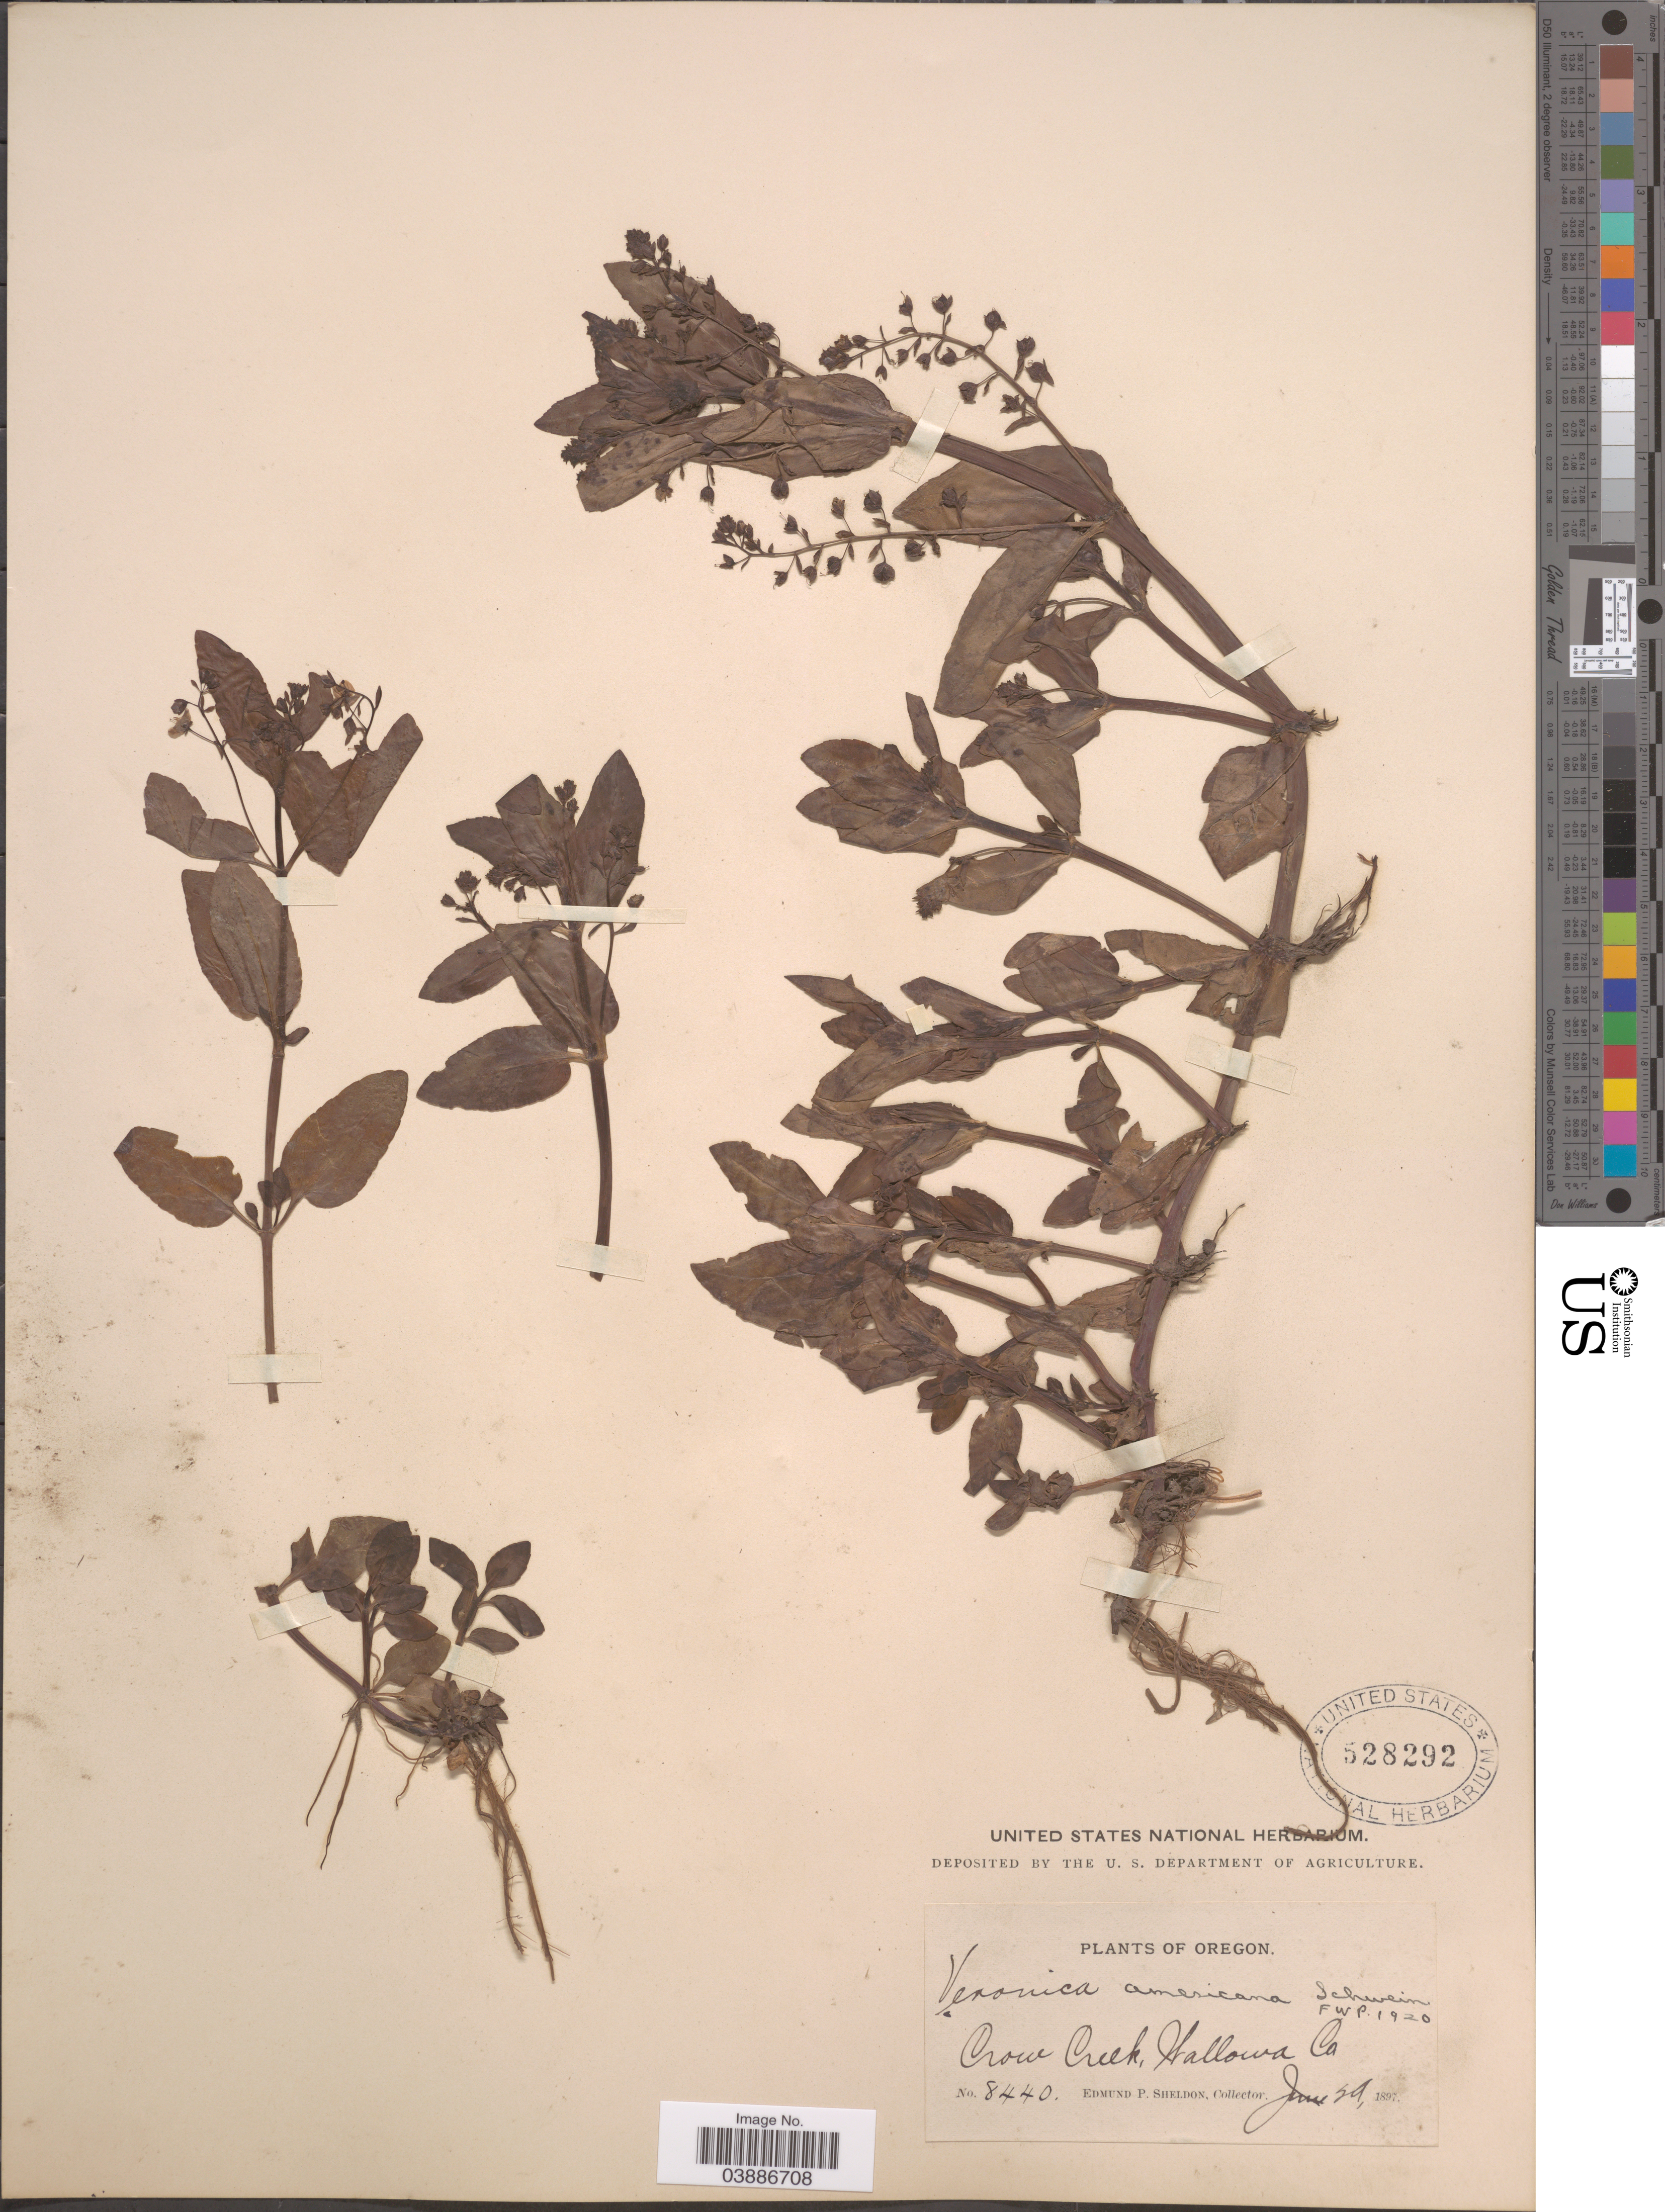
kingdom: Plantae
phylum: Tracheophyta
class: Magnoliopsida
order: Lamiales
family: Plantaginaceae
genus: Veronica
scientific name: Veronica americana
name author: Schwein. ex Benth.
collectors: E. P. Sheldon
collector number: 8440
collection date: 1897-06-29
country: United States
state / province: Oregon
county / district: Wallowa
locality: Crow Creek, Wallowa Co.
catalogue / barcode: US 528292